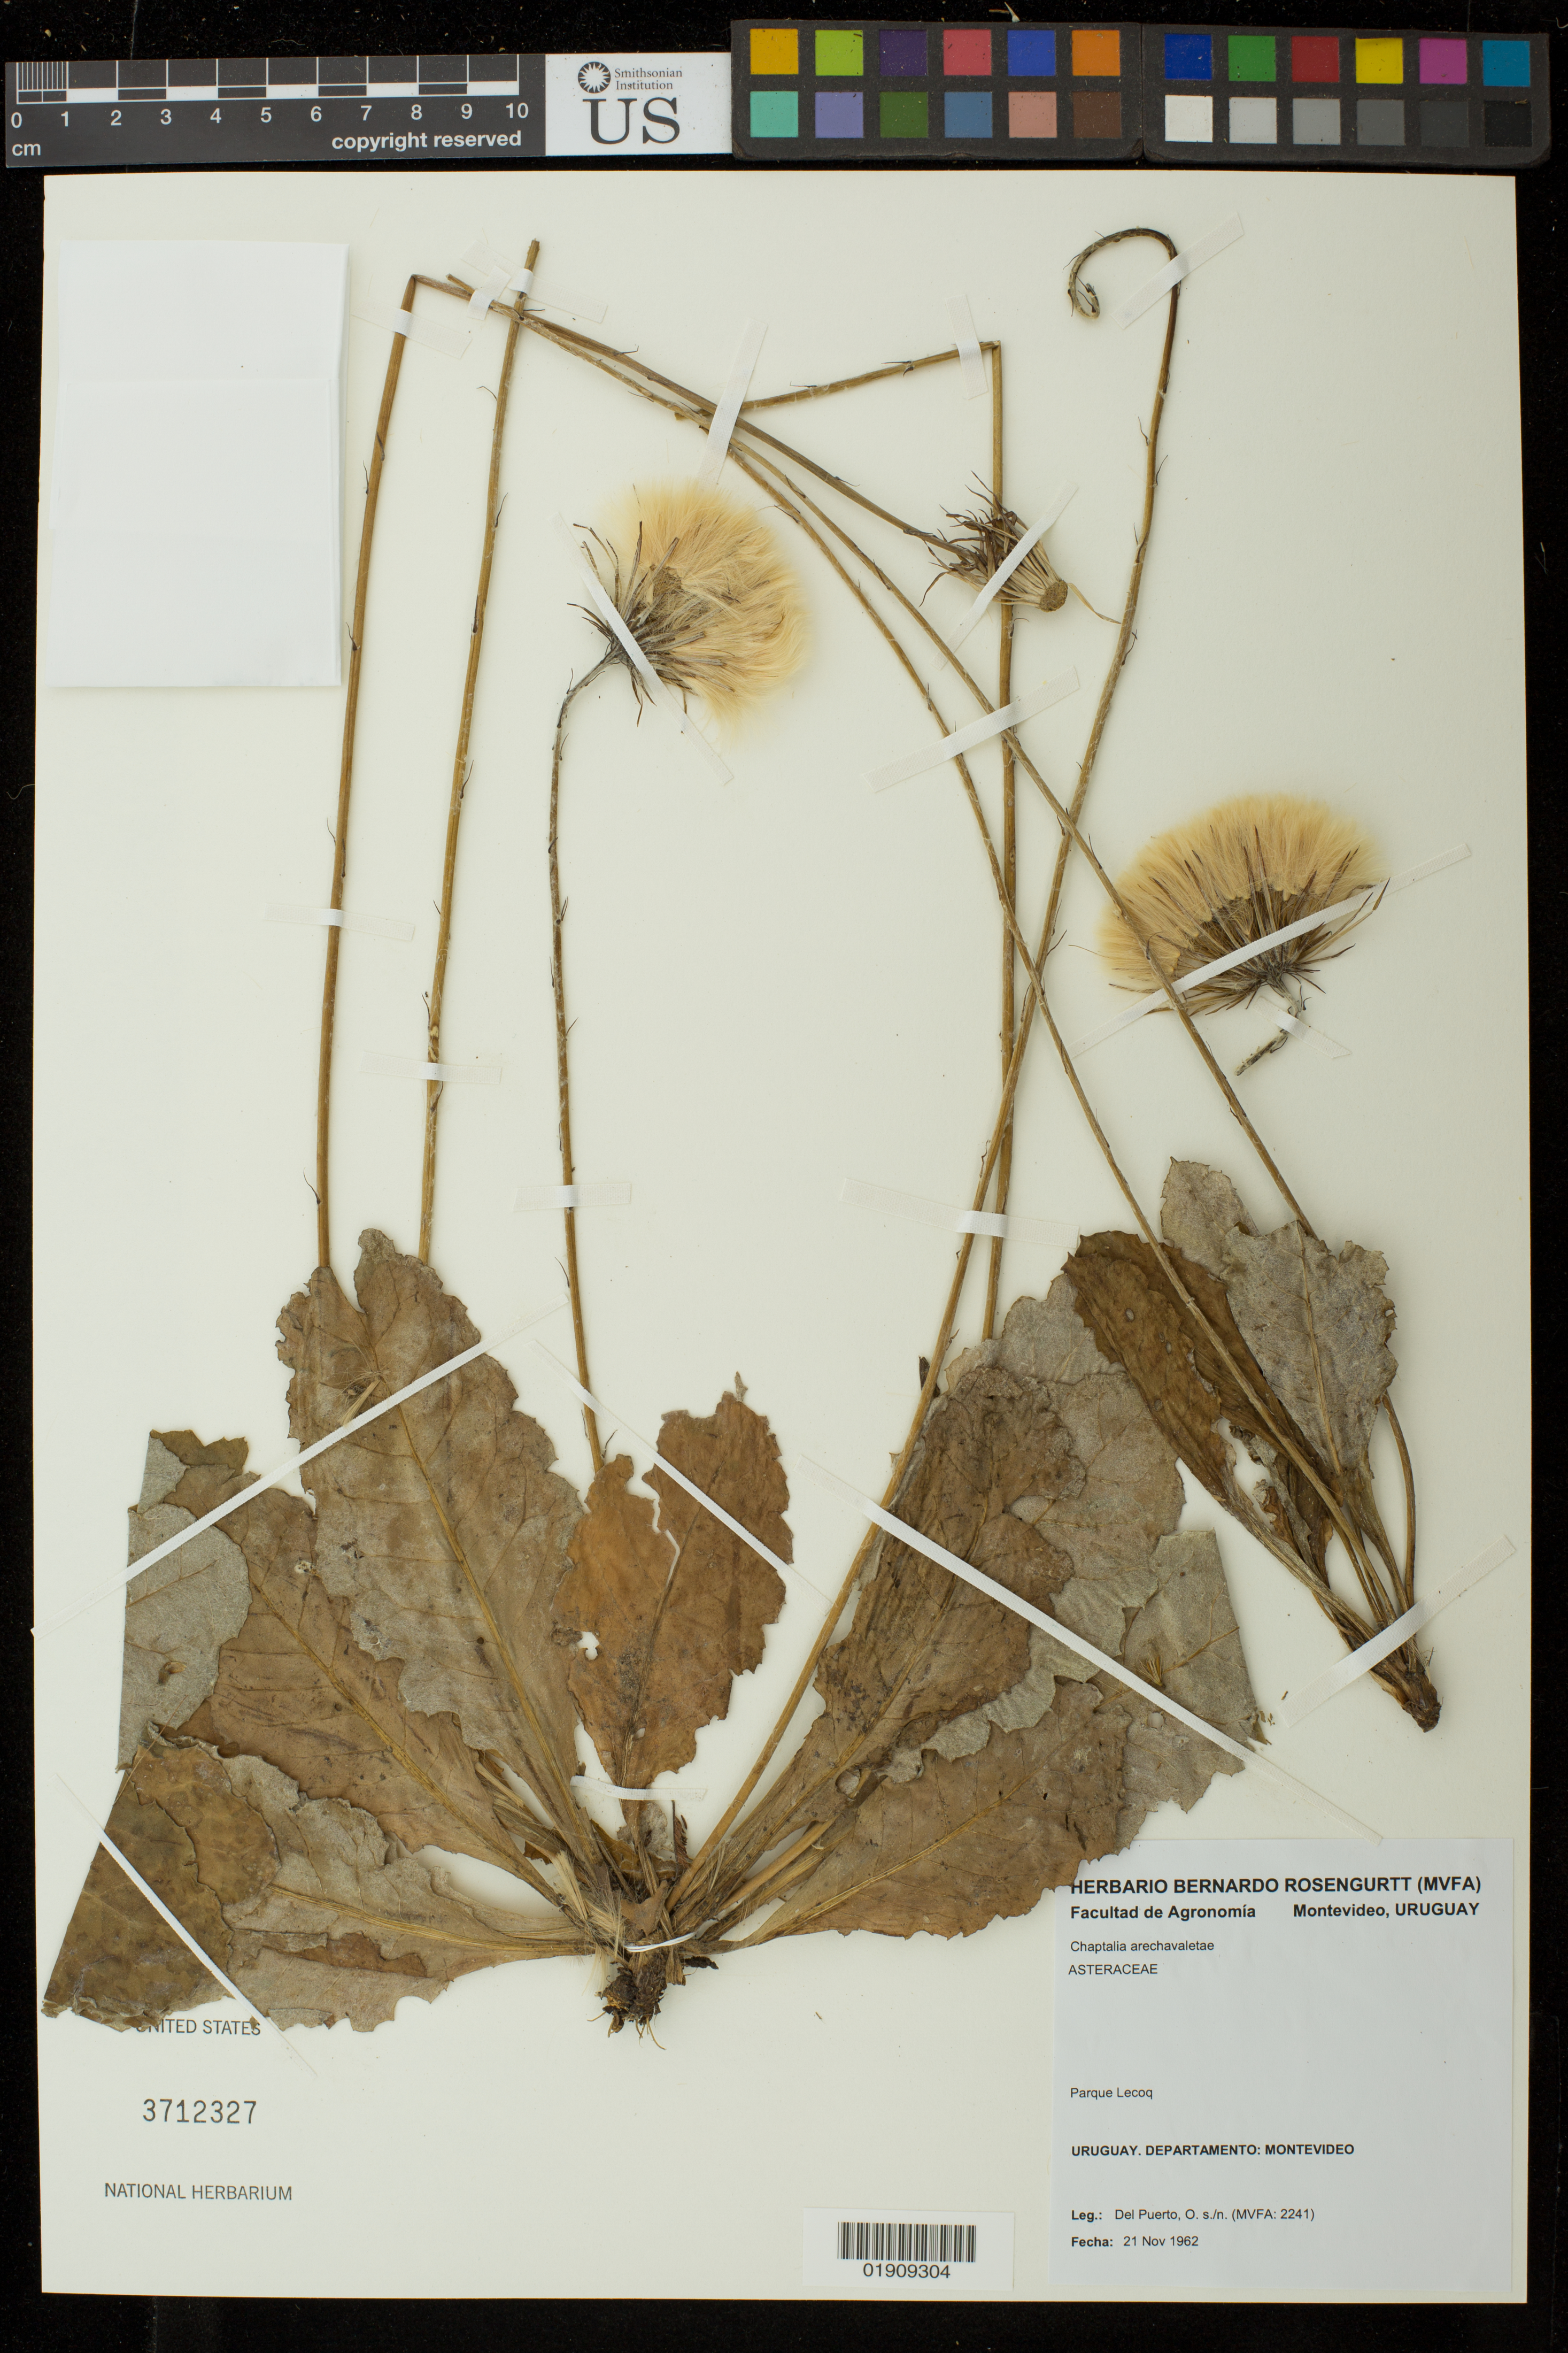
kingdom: Plantae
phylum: Tracheophyta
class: Magnoliopsida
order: Asterales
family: Asteraceae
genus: Chaptalia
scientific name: Chaptalia arechavaletae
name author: Arechav.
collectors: O. Del Puerto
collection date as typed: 21 November 1962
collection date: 1962-11-21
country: Uruguay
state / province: Montevideo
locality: Parque Lecoq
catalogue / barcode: US 3712327